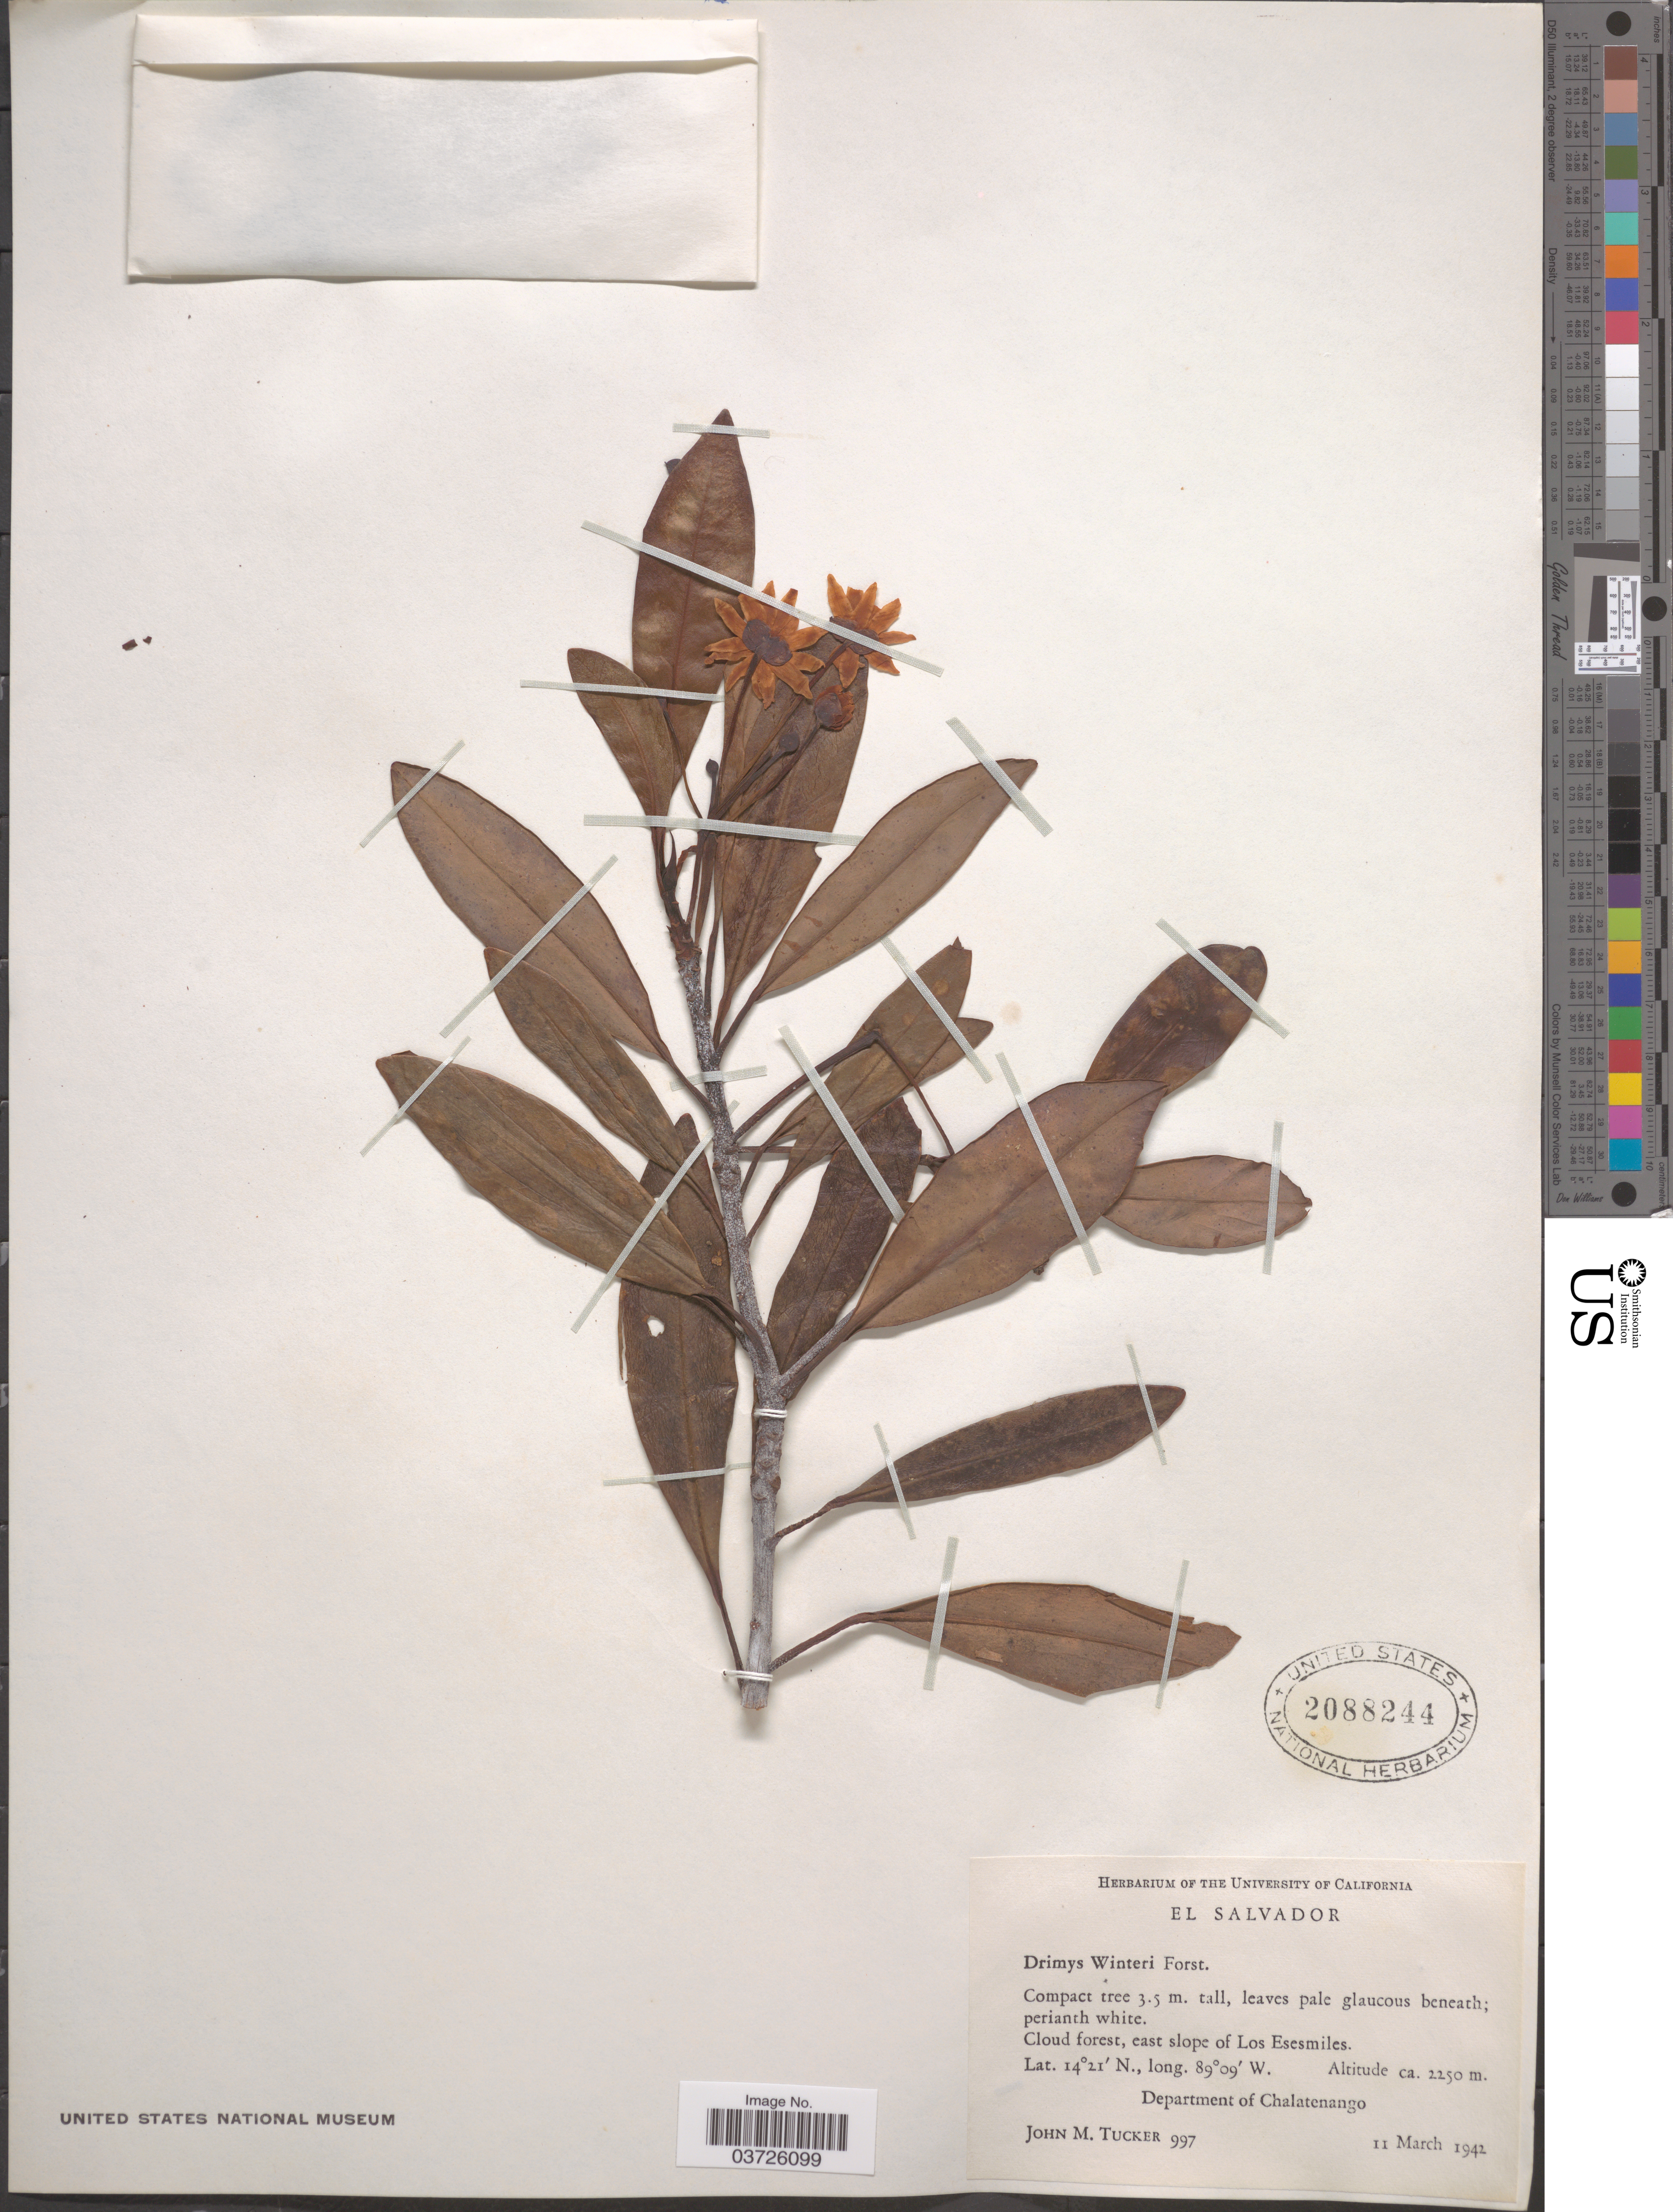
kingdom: Plantae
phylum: Tracheophyta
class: Magnoliopsida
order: Canellales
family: Winteraceae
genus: Drimys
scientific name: Drimys granadensis var. mexicana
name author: L. f.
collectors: J. M. Tucker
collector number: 997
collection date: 1942-03-11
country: El Salvador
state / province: Chalatenango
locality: East slope of Los Esesmiles. Department of Chalatenango.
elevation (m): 2250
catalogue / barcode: US 2088244